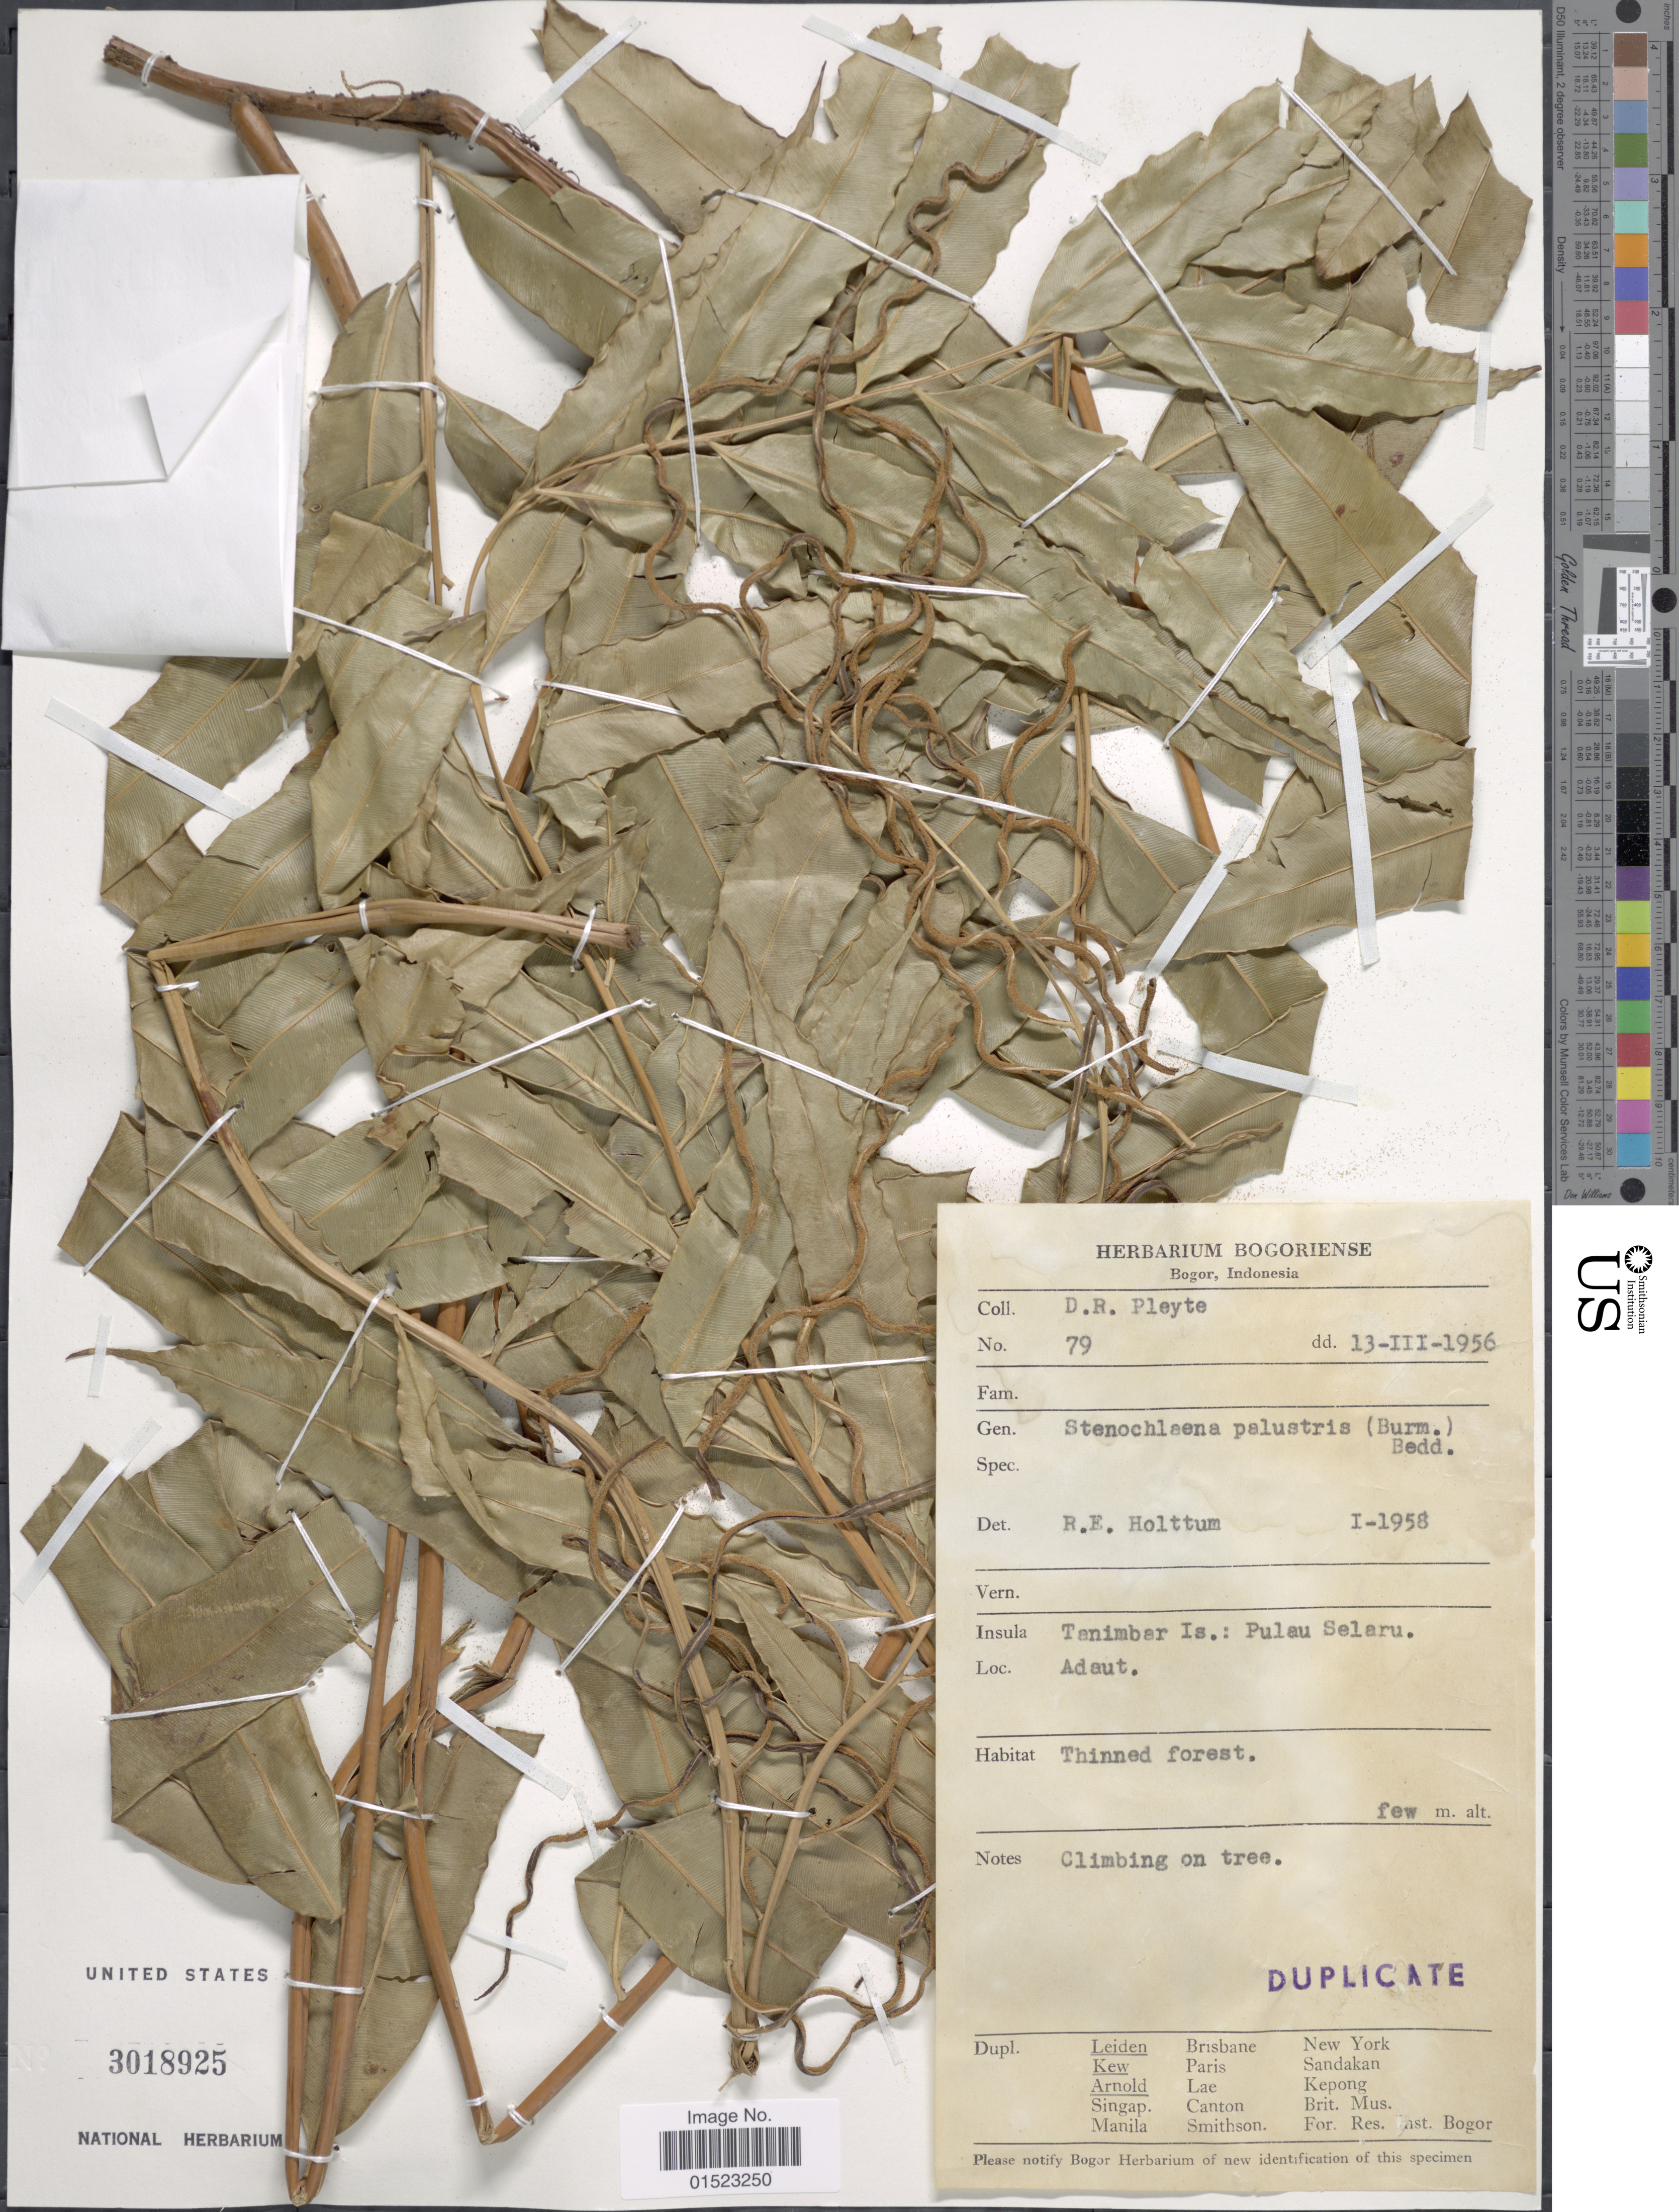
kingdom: Plantae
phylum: Tracheophyta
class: Polypodiopsida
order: Polypodiales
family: Blechnaceae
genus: Stenochlaena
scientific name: Stenochlaena palustris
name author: (Burm. f.) Bedd.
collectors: D. Pleyte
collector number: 79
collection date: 1956-03-13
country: Indonesia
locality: Tanimbar Is. : Pulau Selaru, Adaut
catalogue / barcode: US 3018925